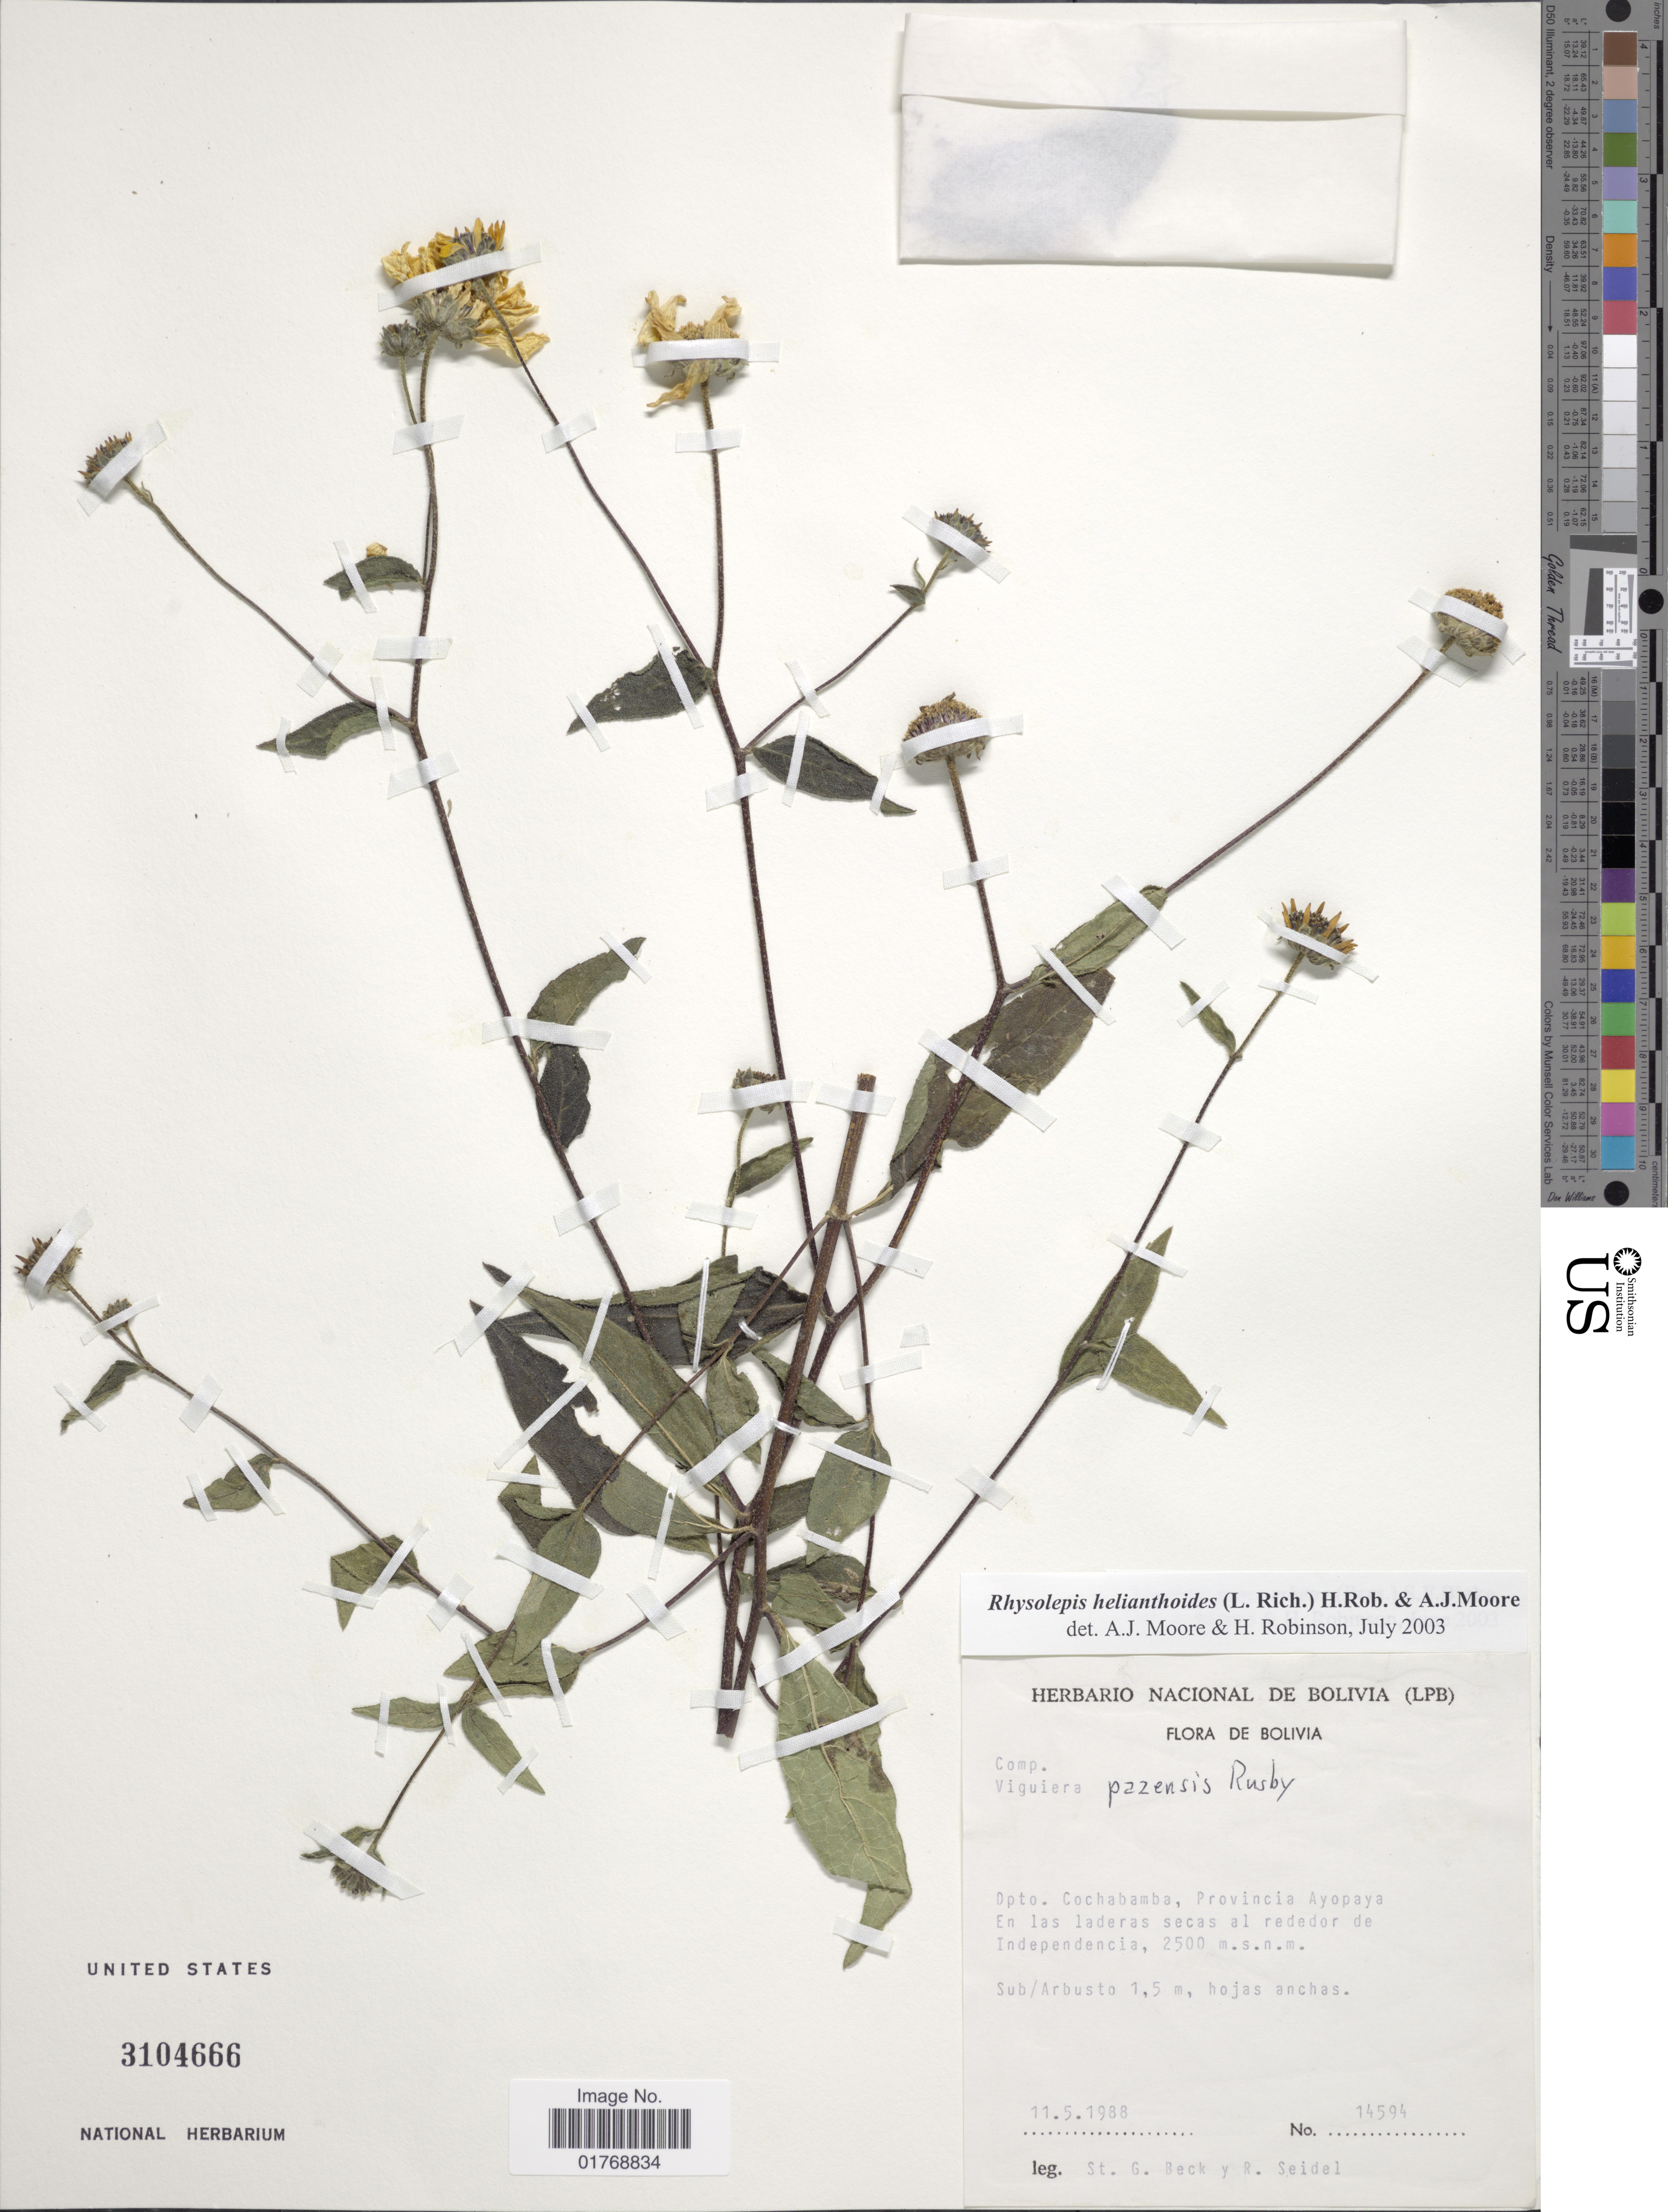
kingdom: Plantae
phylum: Tracheophyta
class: Magnoliopsida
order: Asterales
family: Asteraceae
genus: Viguiera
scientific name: Viguiera procumbens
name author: (Pers.) S.F. Blake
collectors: S. G. Beck & R. Seidel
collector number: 14594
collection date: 1988-05-11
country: Bolivia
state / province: Cochabamba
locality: Dpto. Cochabamba, Provincia Ayopaya. En las laderas secas al rededor de Independencia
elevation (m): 2500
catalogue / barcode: US 3104666